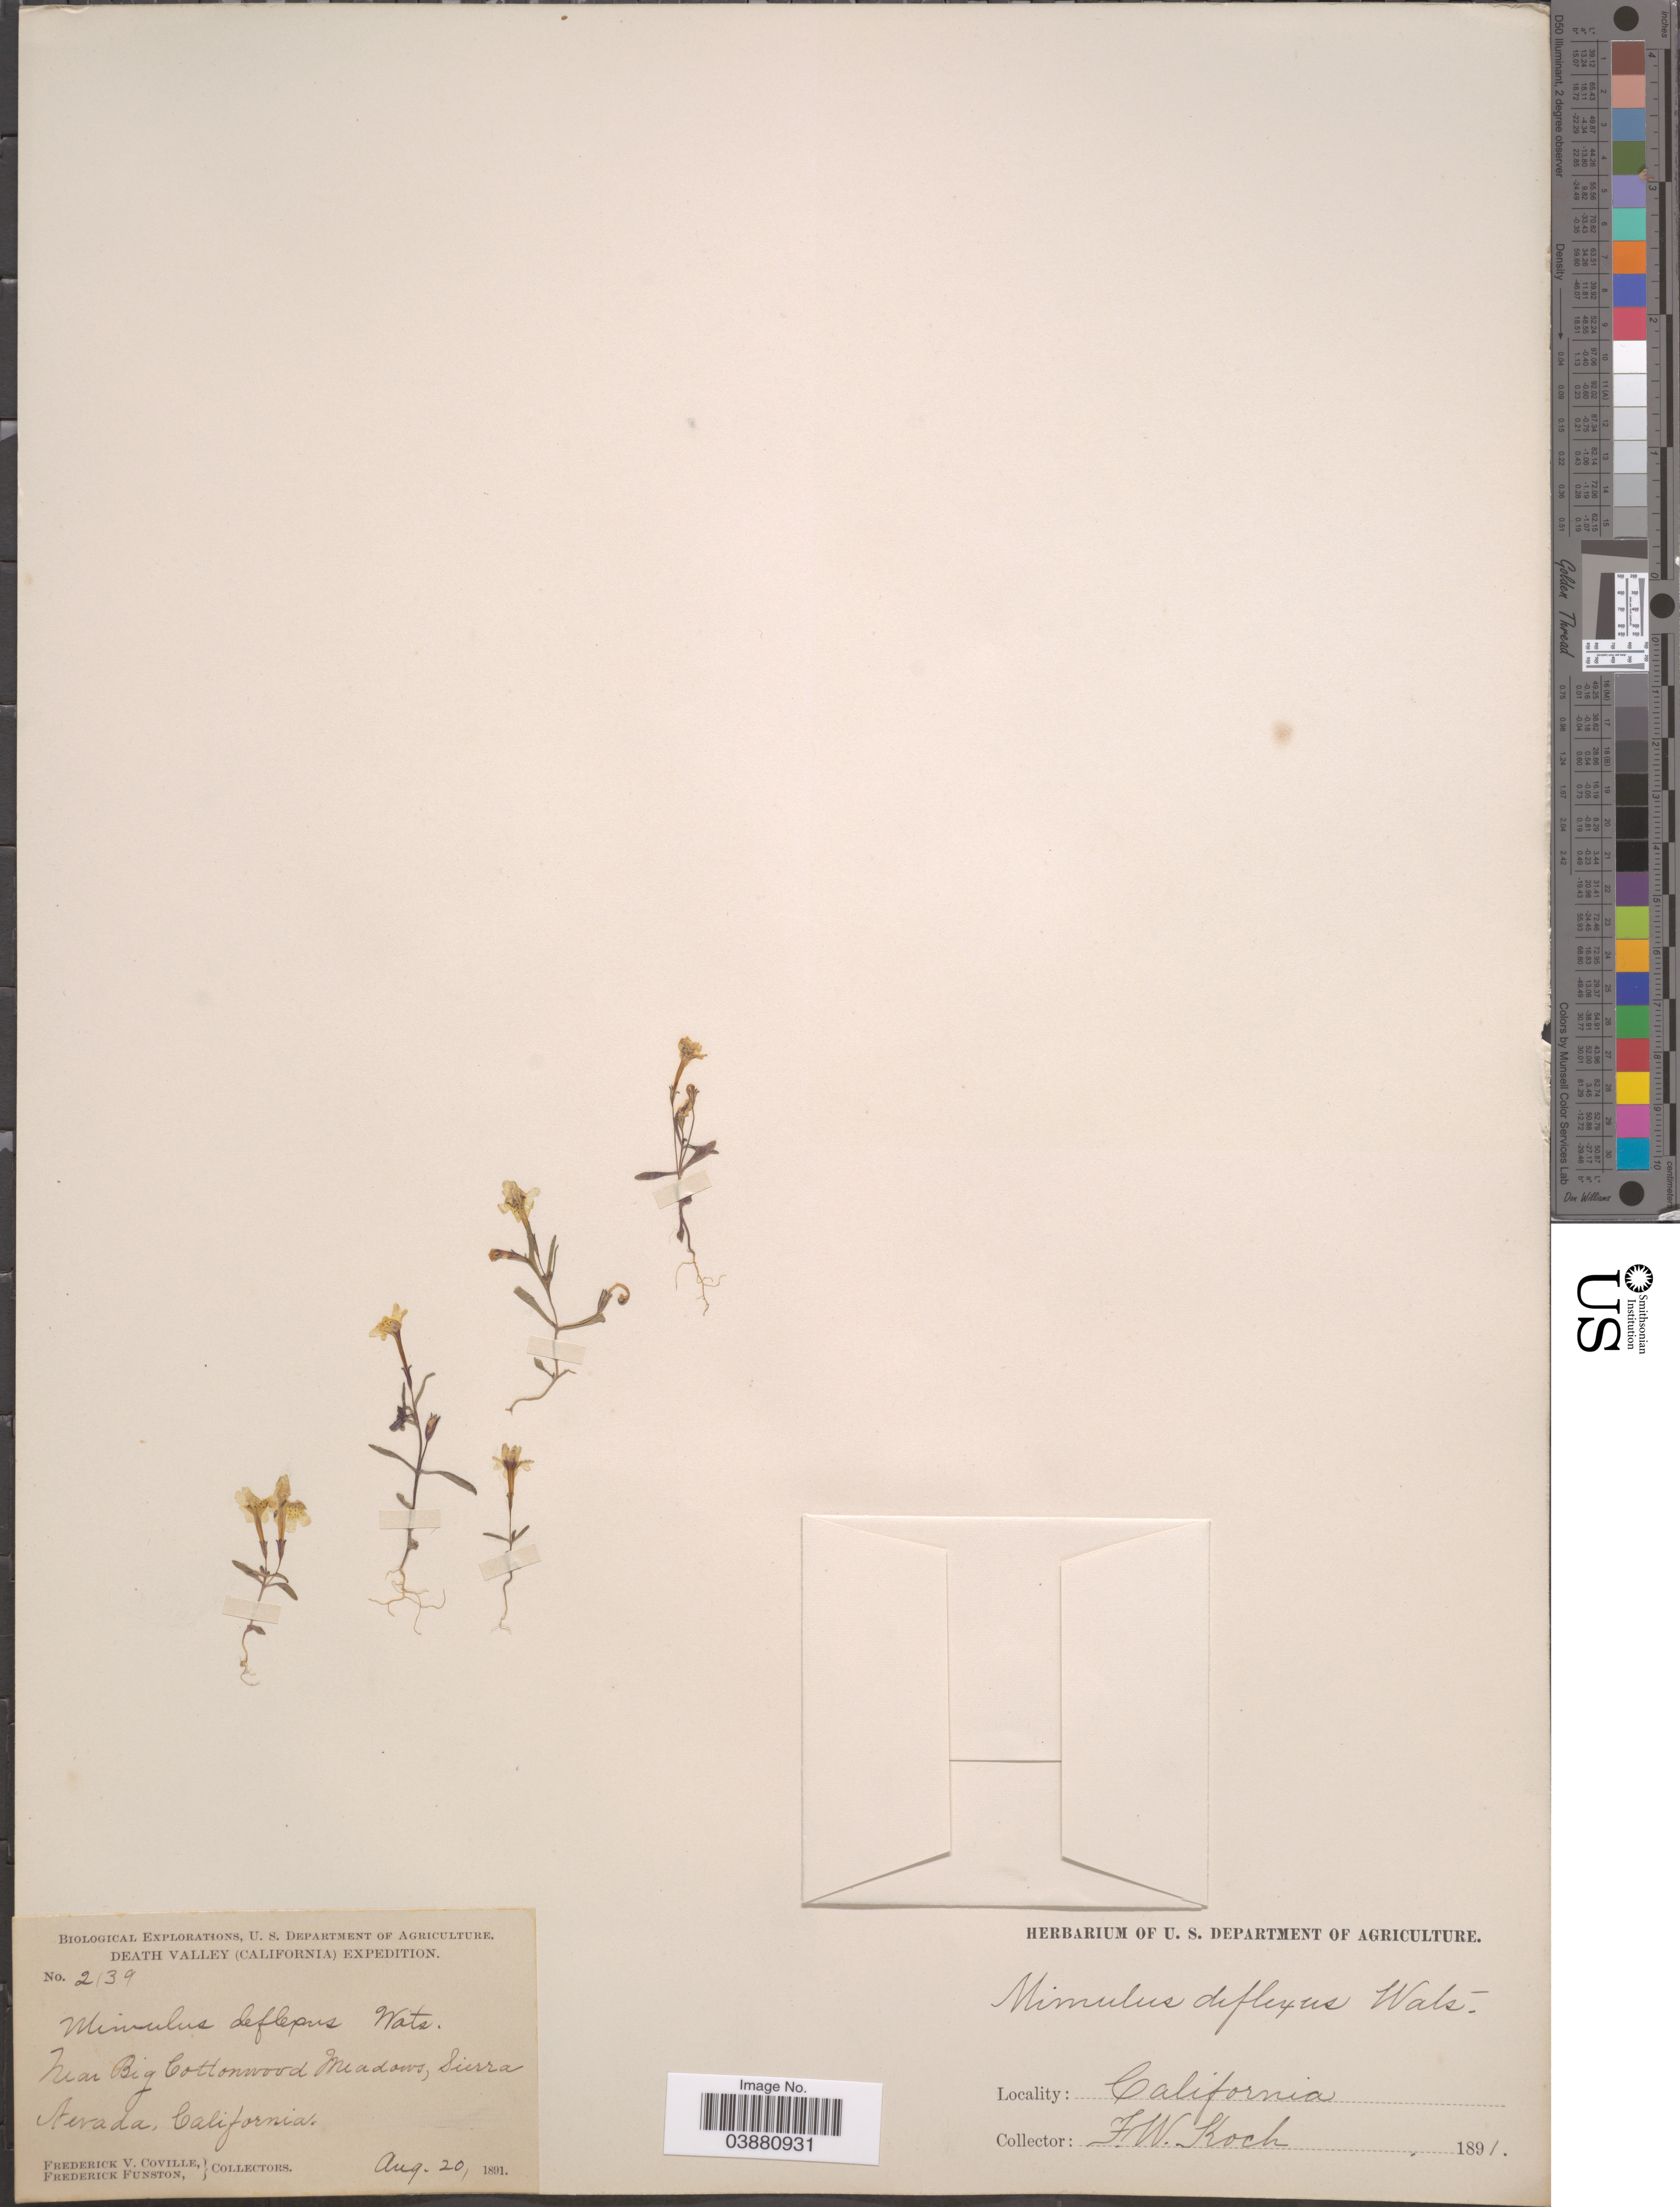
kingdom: Plantae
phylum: Tracheophyta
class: Magnoliopsida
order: Lamiales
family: Phrymaceae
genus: Mimulus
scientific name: Mimulus deflexus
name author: S. Watson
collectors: F. V. Coville, F. Funston & F. W. Koch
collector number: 2139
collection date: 1891-08-20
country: United States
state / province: California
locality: Death Valley. Near Big Cottonwood Meadows, Sierra Nevada.